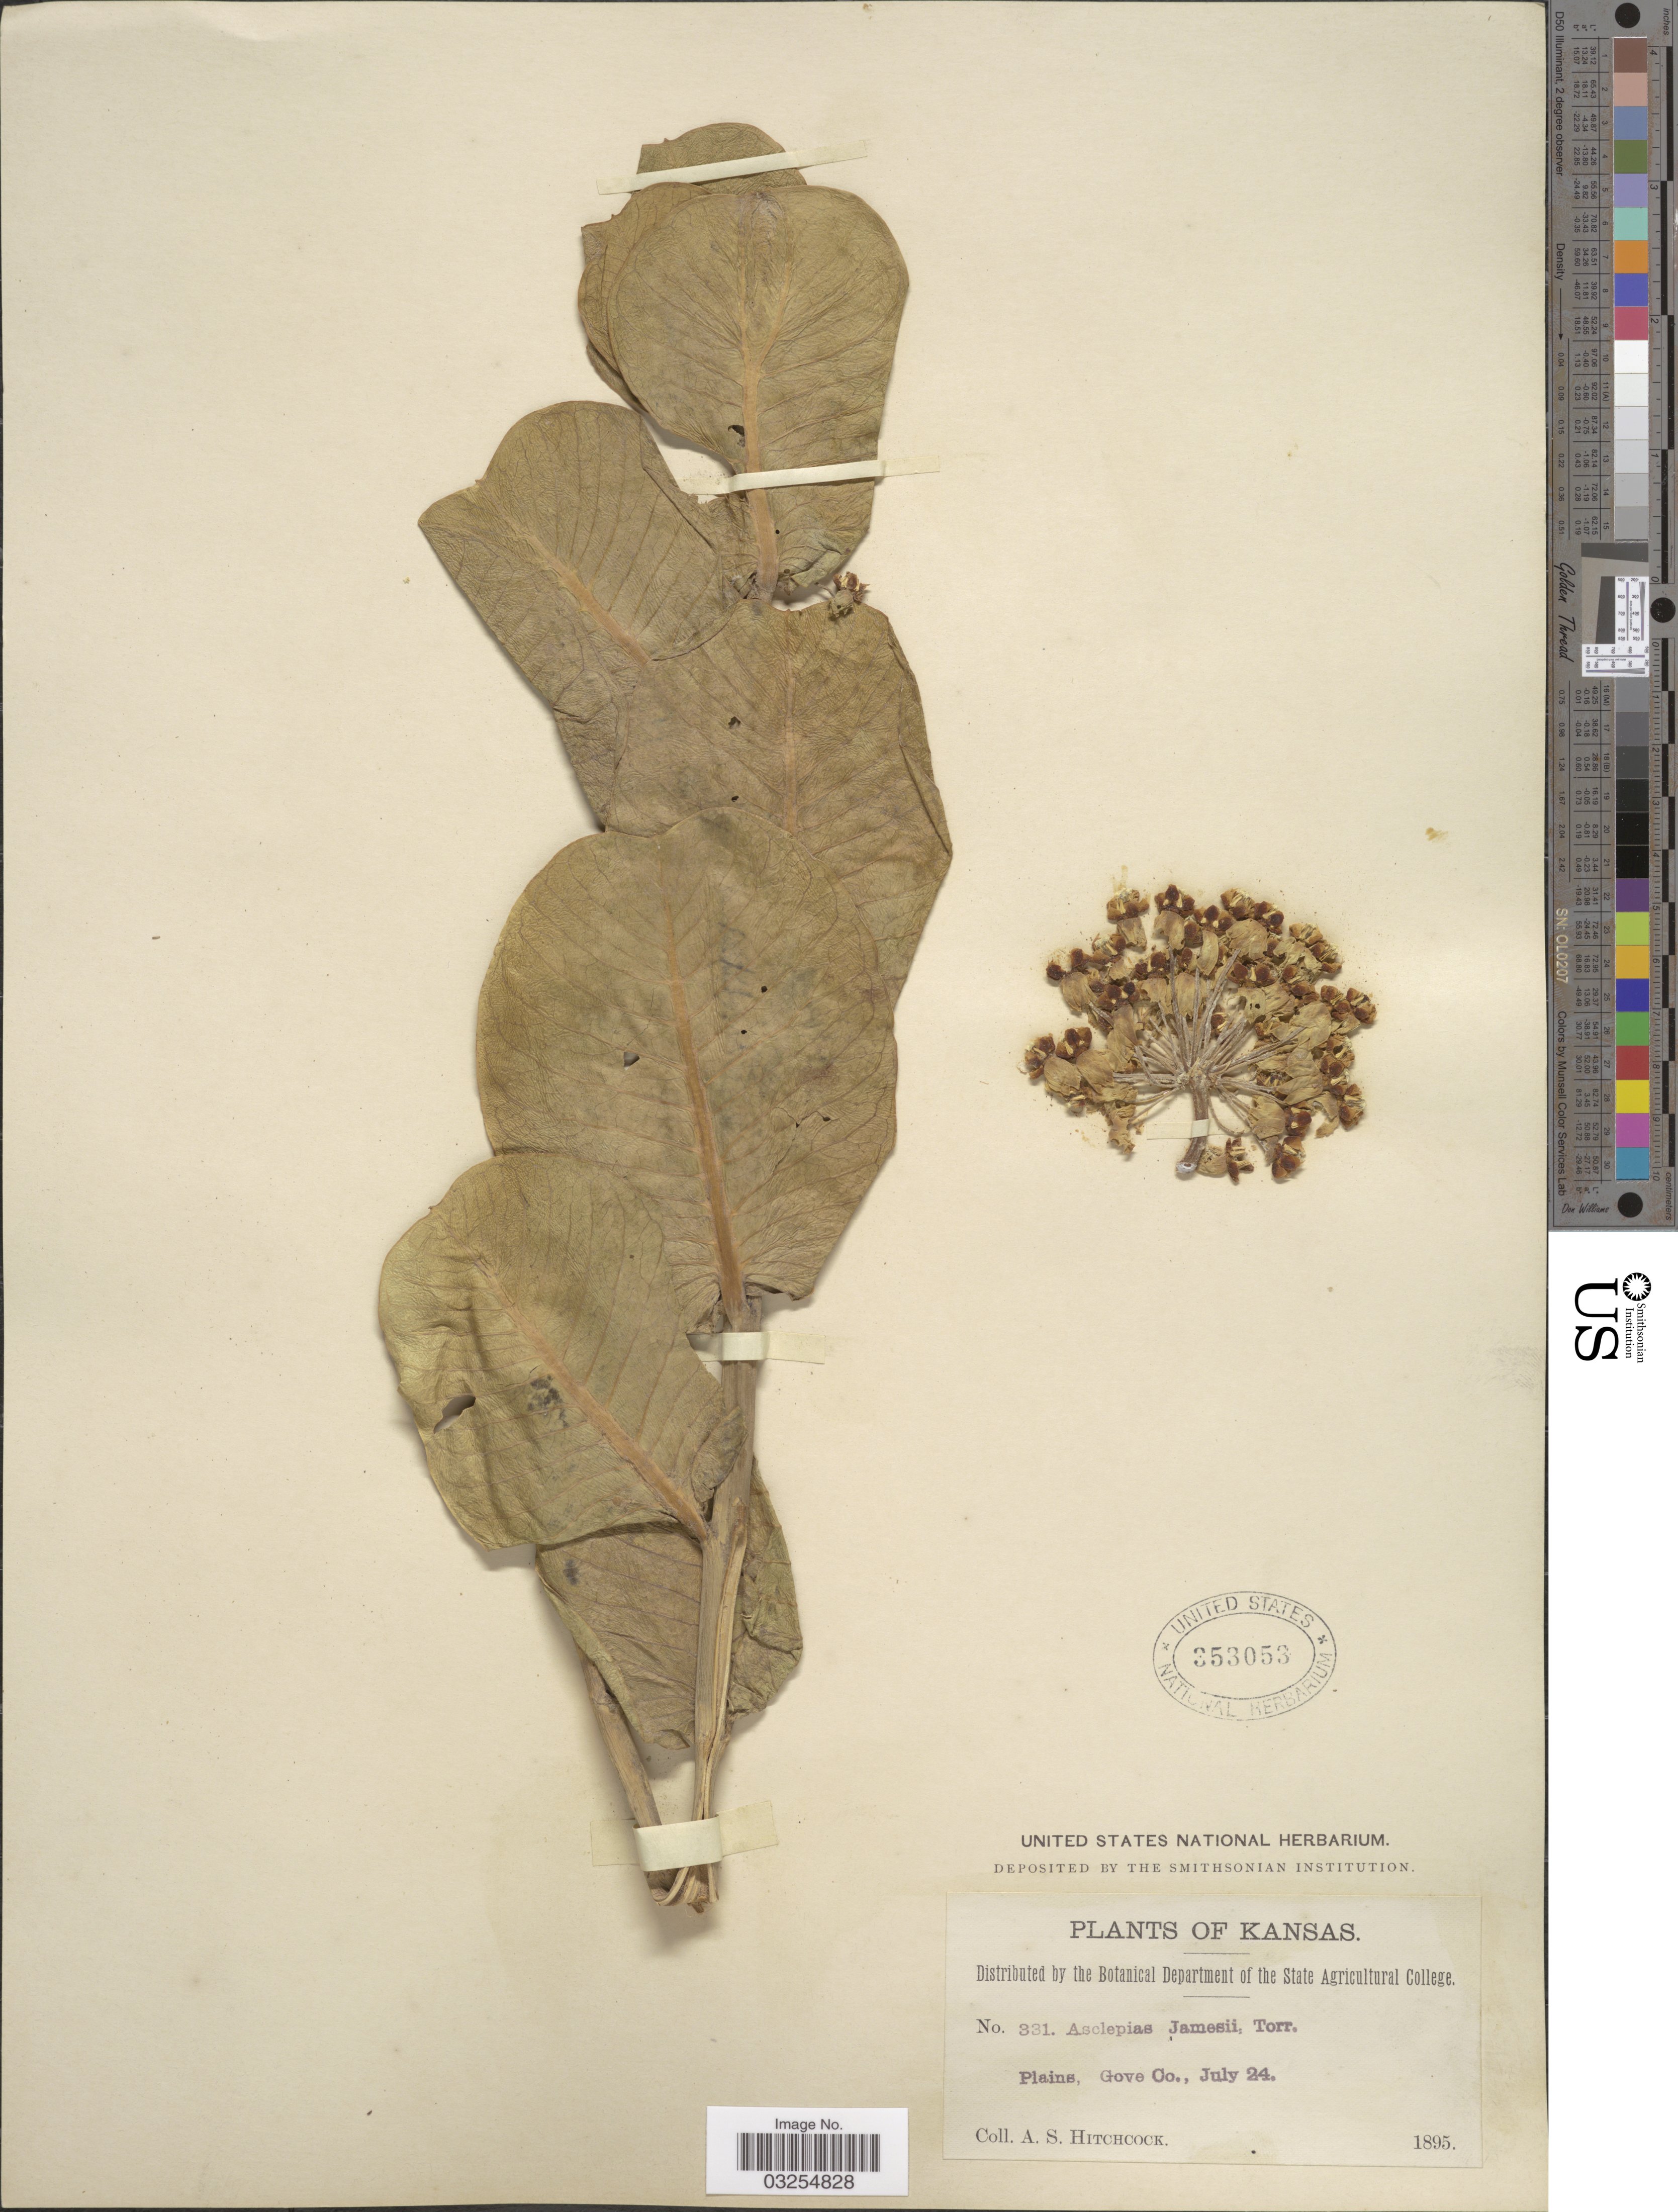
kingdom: Plantae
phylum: Tracheophyta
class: Magnoliopsida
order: Gentianales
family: Apocynaceae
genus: Asclepias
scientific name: Asclepias latifolia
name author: Torr.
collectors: A. S. Hitchcock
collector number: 331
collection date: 1895-07-24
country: United States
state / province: Kansas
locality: Plains, Gove Co.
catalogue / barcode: US 353053